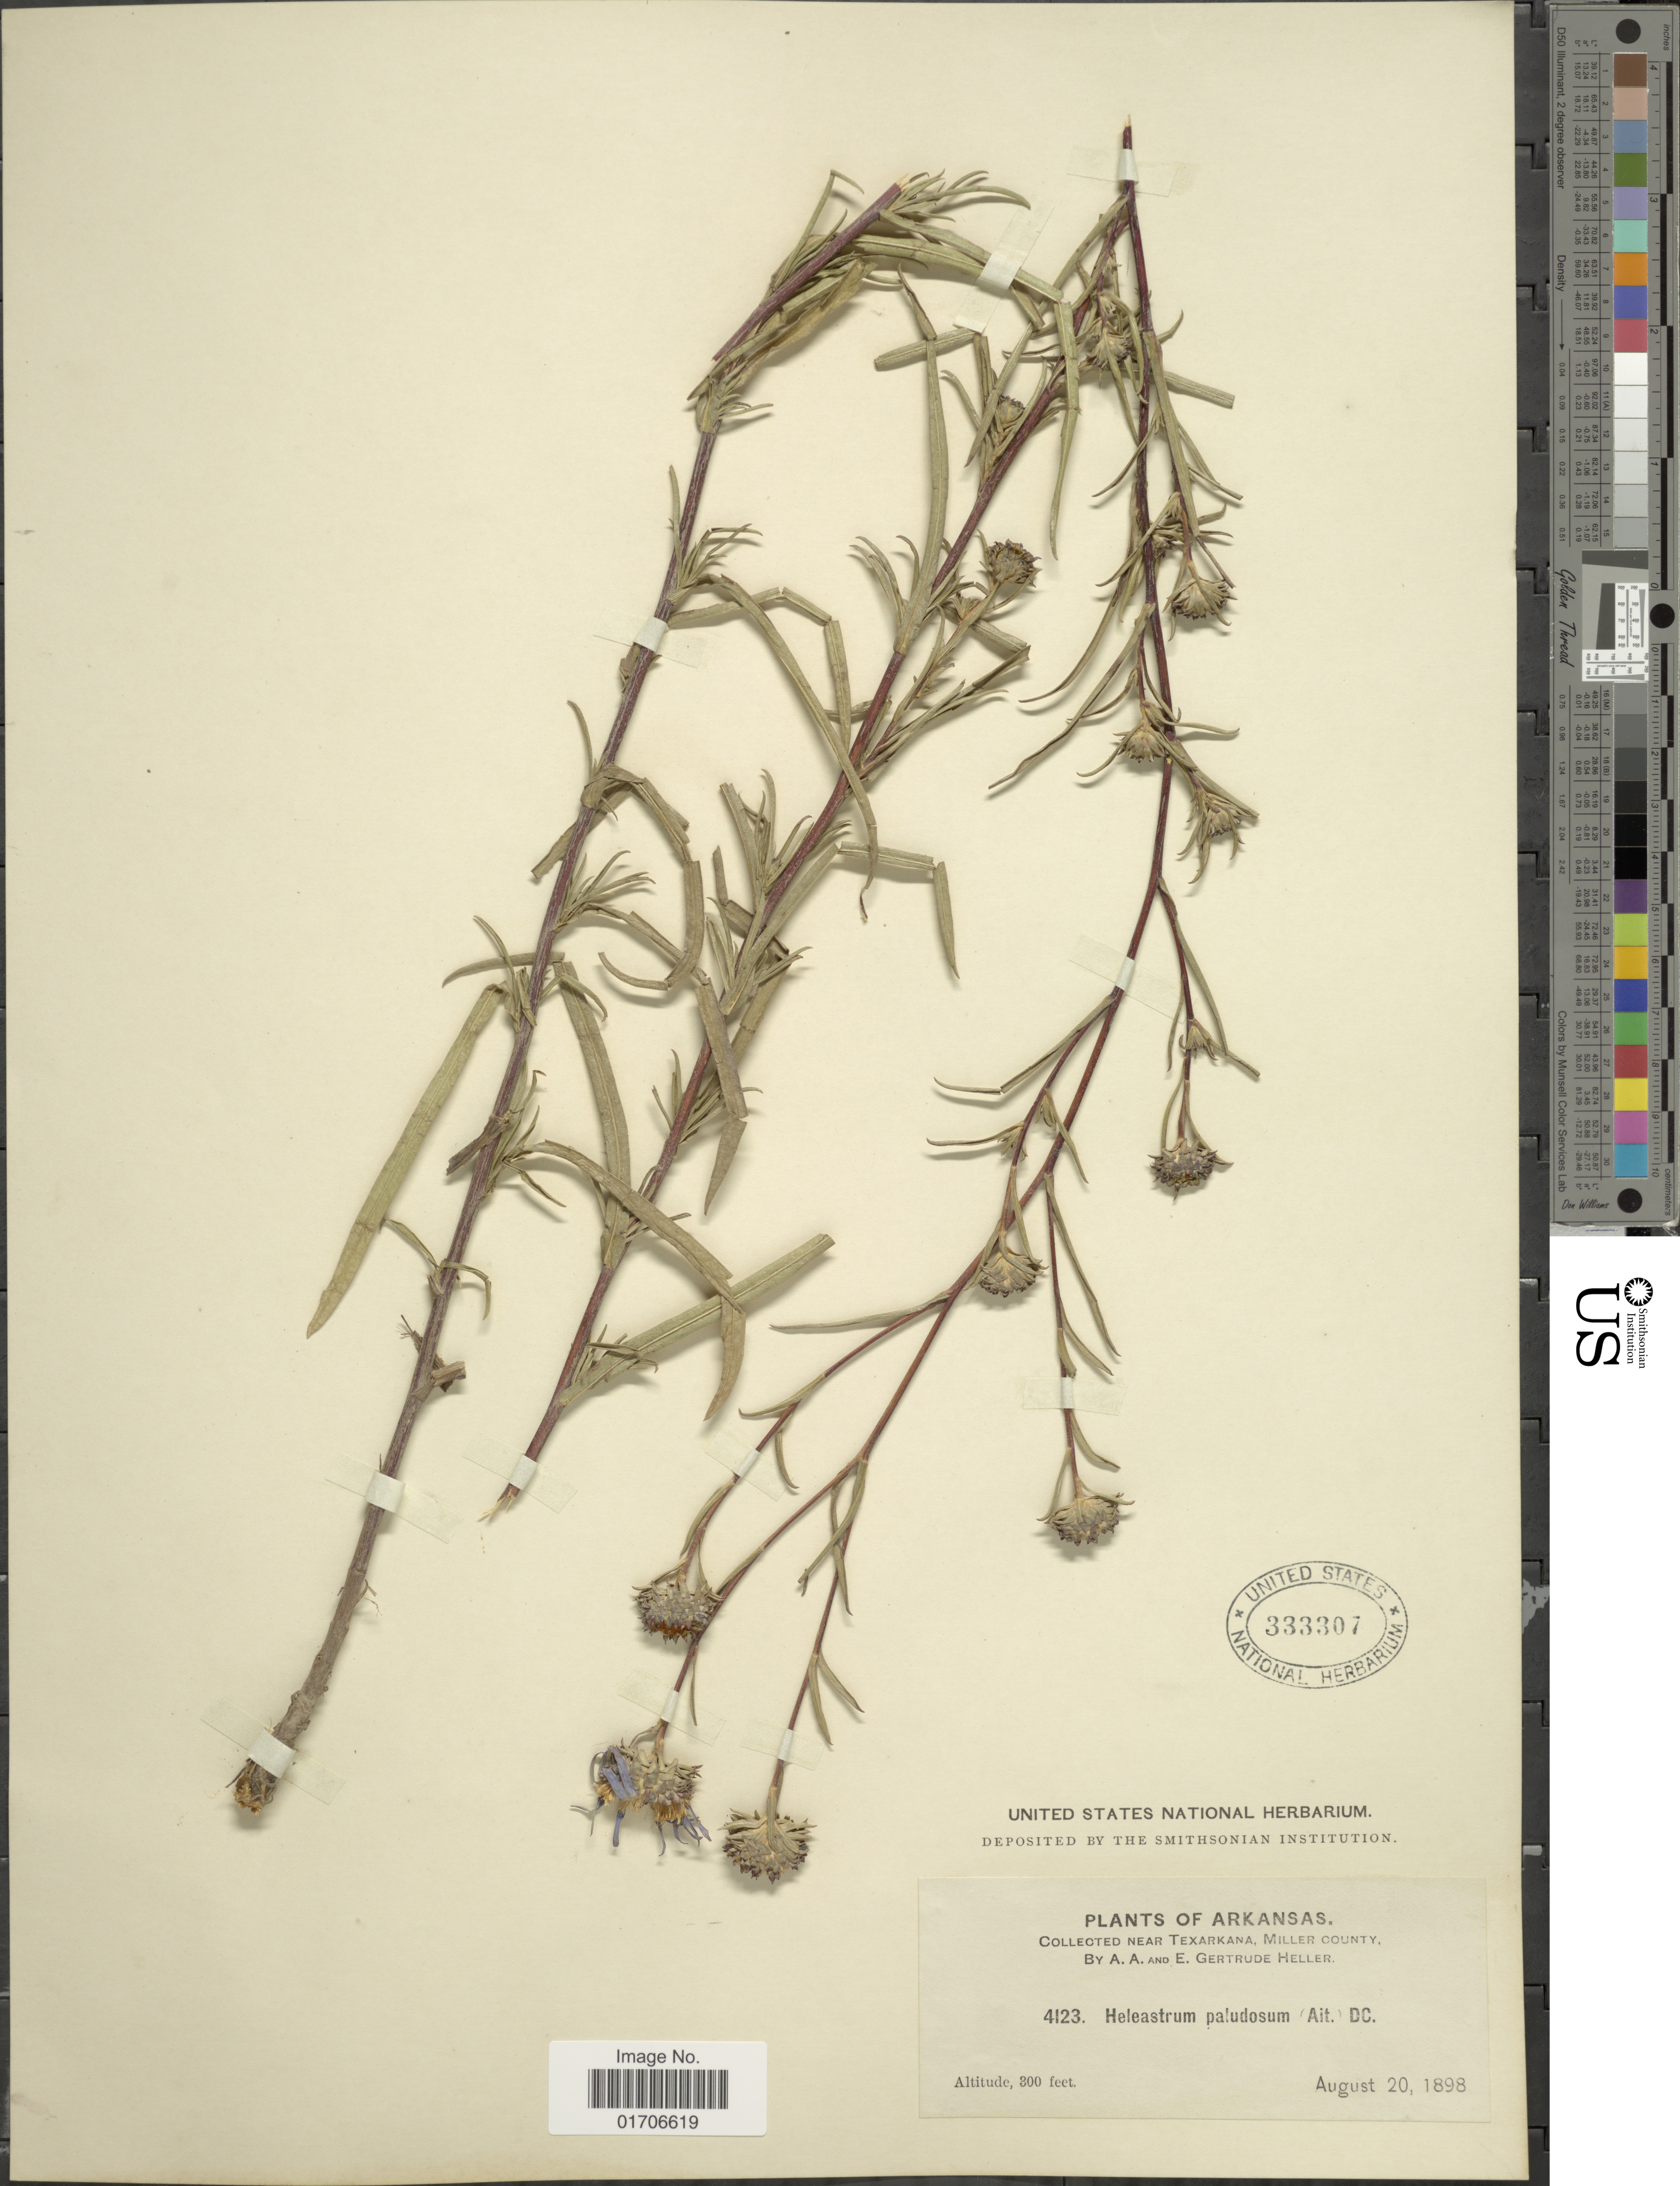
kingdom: Plantae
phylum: Tracheophyta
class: Magnoliopsida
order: Asterales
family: Asteraceae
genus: Eurybia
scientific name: Eurybia paludosa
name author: (Aiton) G.L. Nesom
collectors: A. A. Heller & E. G. Heller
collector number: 4123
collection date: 1898-08-20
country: United States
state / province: Arkansas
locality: Near Texarkana, Miller County.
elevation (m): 91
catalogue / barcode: US 333307